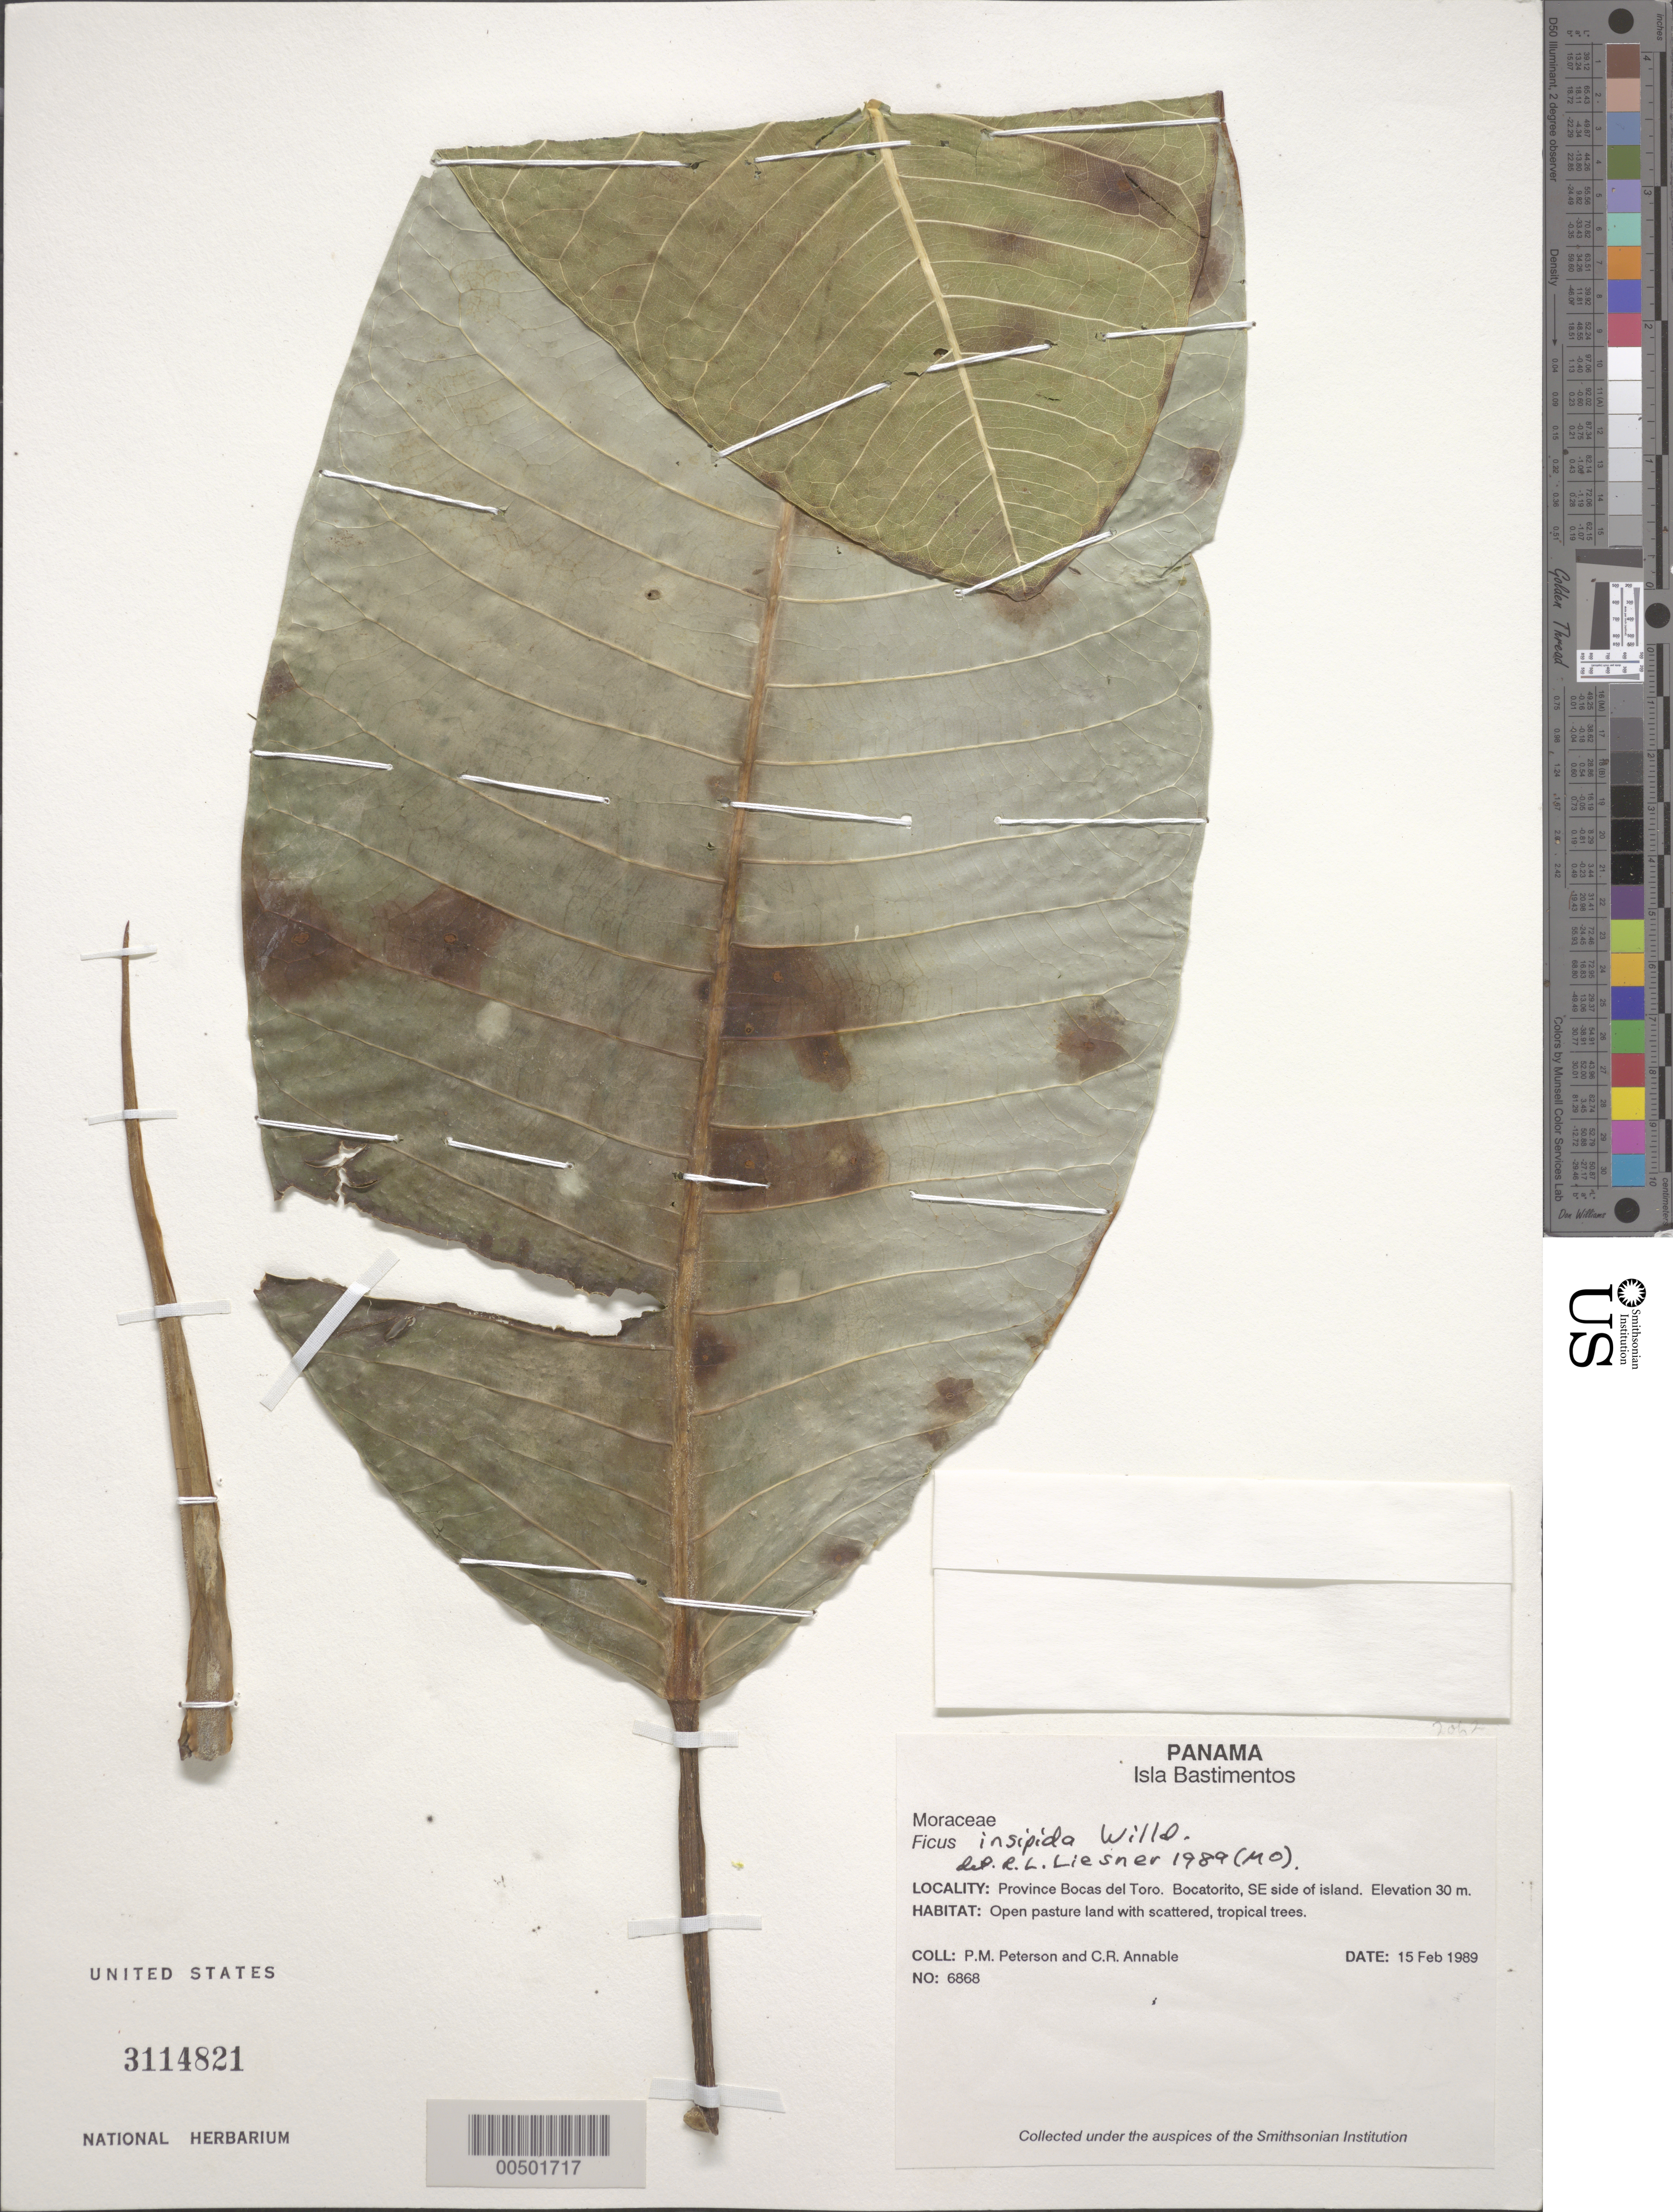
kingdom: Plantae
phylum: Tracheophyta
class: Magnoliopsida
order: Rosales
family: Moraceae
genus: Ficus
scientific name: Ficus insipida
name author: Willd.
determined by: Liesner, R. L.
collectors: P. M. Peterson & C. R. Annable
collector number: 06868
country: Panama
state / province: Bocas del Toro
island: San Cristóbal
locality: Isla San Cristobal, BocaTorito, SE side of Island.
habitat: Open pasture land with scattered, tropical trees.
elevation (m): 30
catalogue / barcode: US 3114821